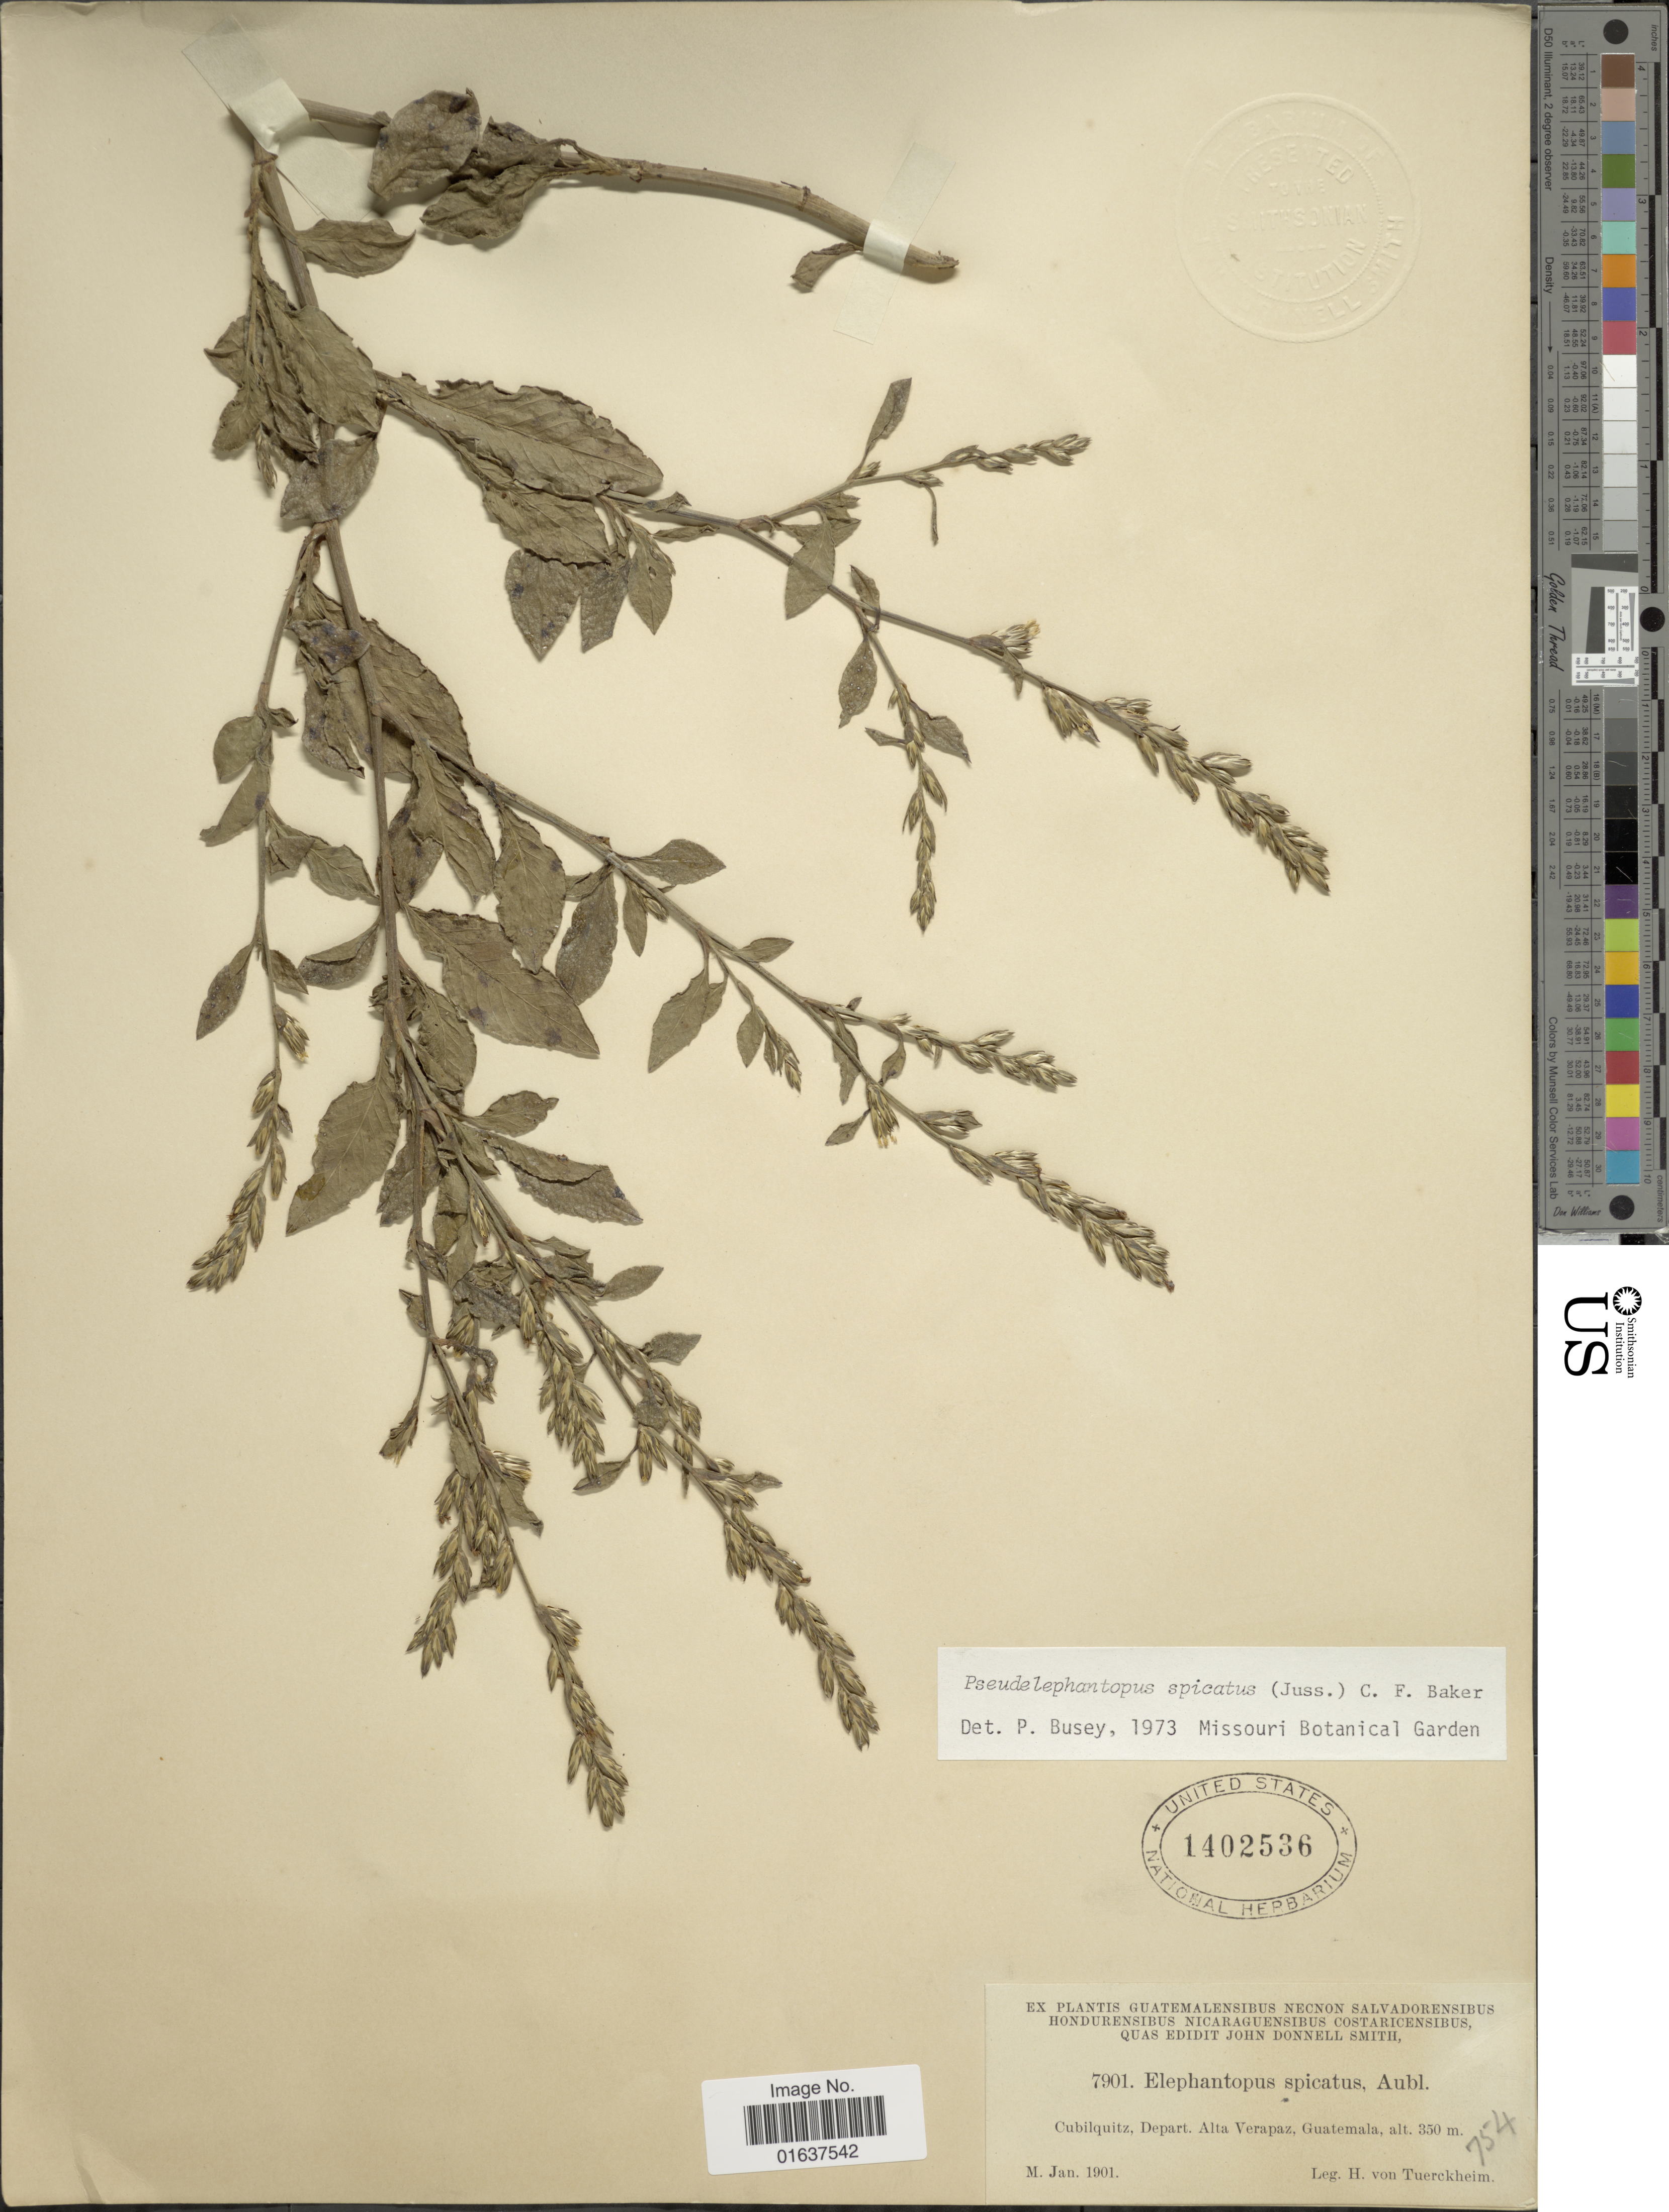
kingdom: Plantae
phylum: Tracheophyta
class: Magnoliopsida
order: Asterales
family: Asteraceae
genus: Pseudelephantopus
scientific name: Pseudelephantopus spicatus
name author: (Juss. ex Aubl.) C.F. Baker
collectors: H. von Tuerckheim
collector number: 7901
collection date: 1901-01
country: Guatemala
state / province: Alta Verapaz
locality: Cubilquitz, Depart. Alta Verapaz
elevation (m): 350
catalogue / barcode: US 1402536